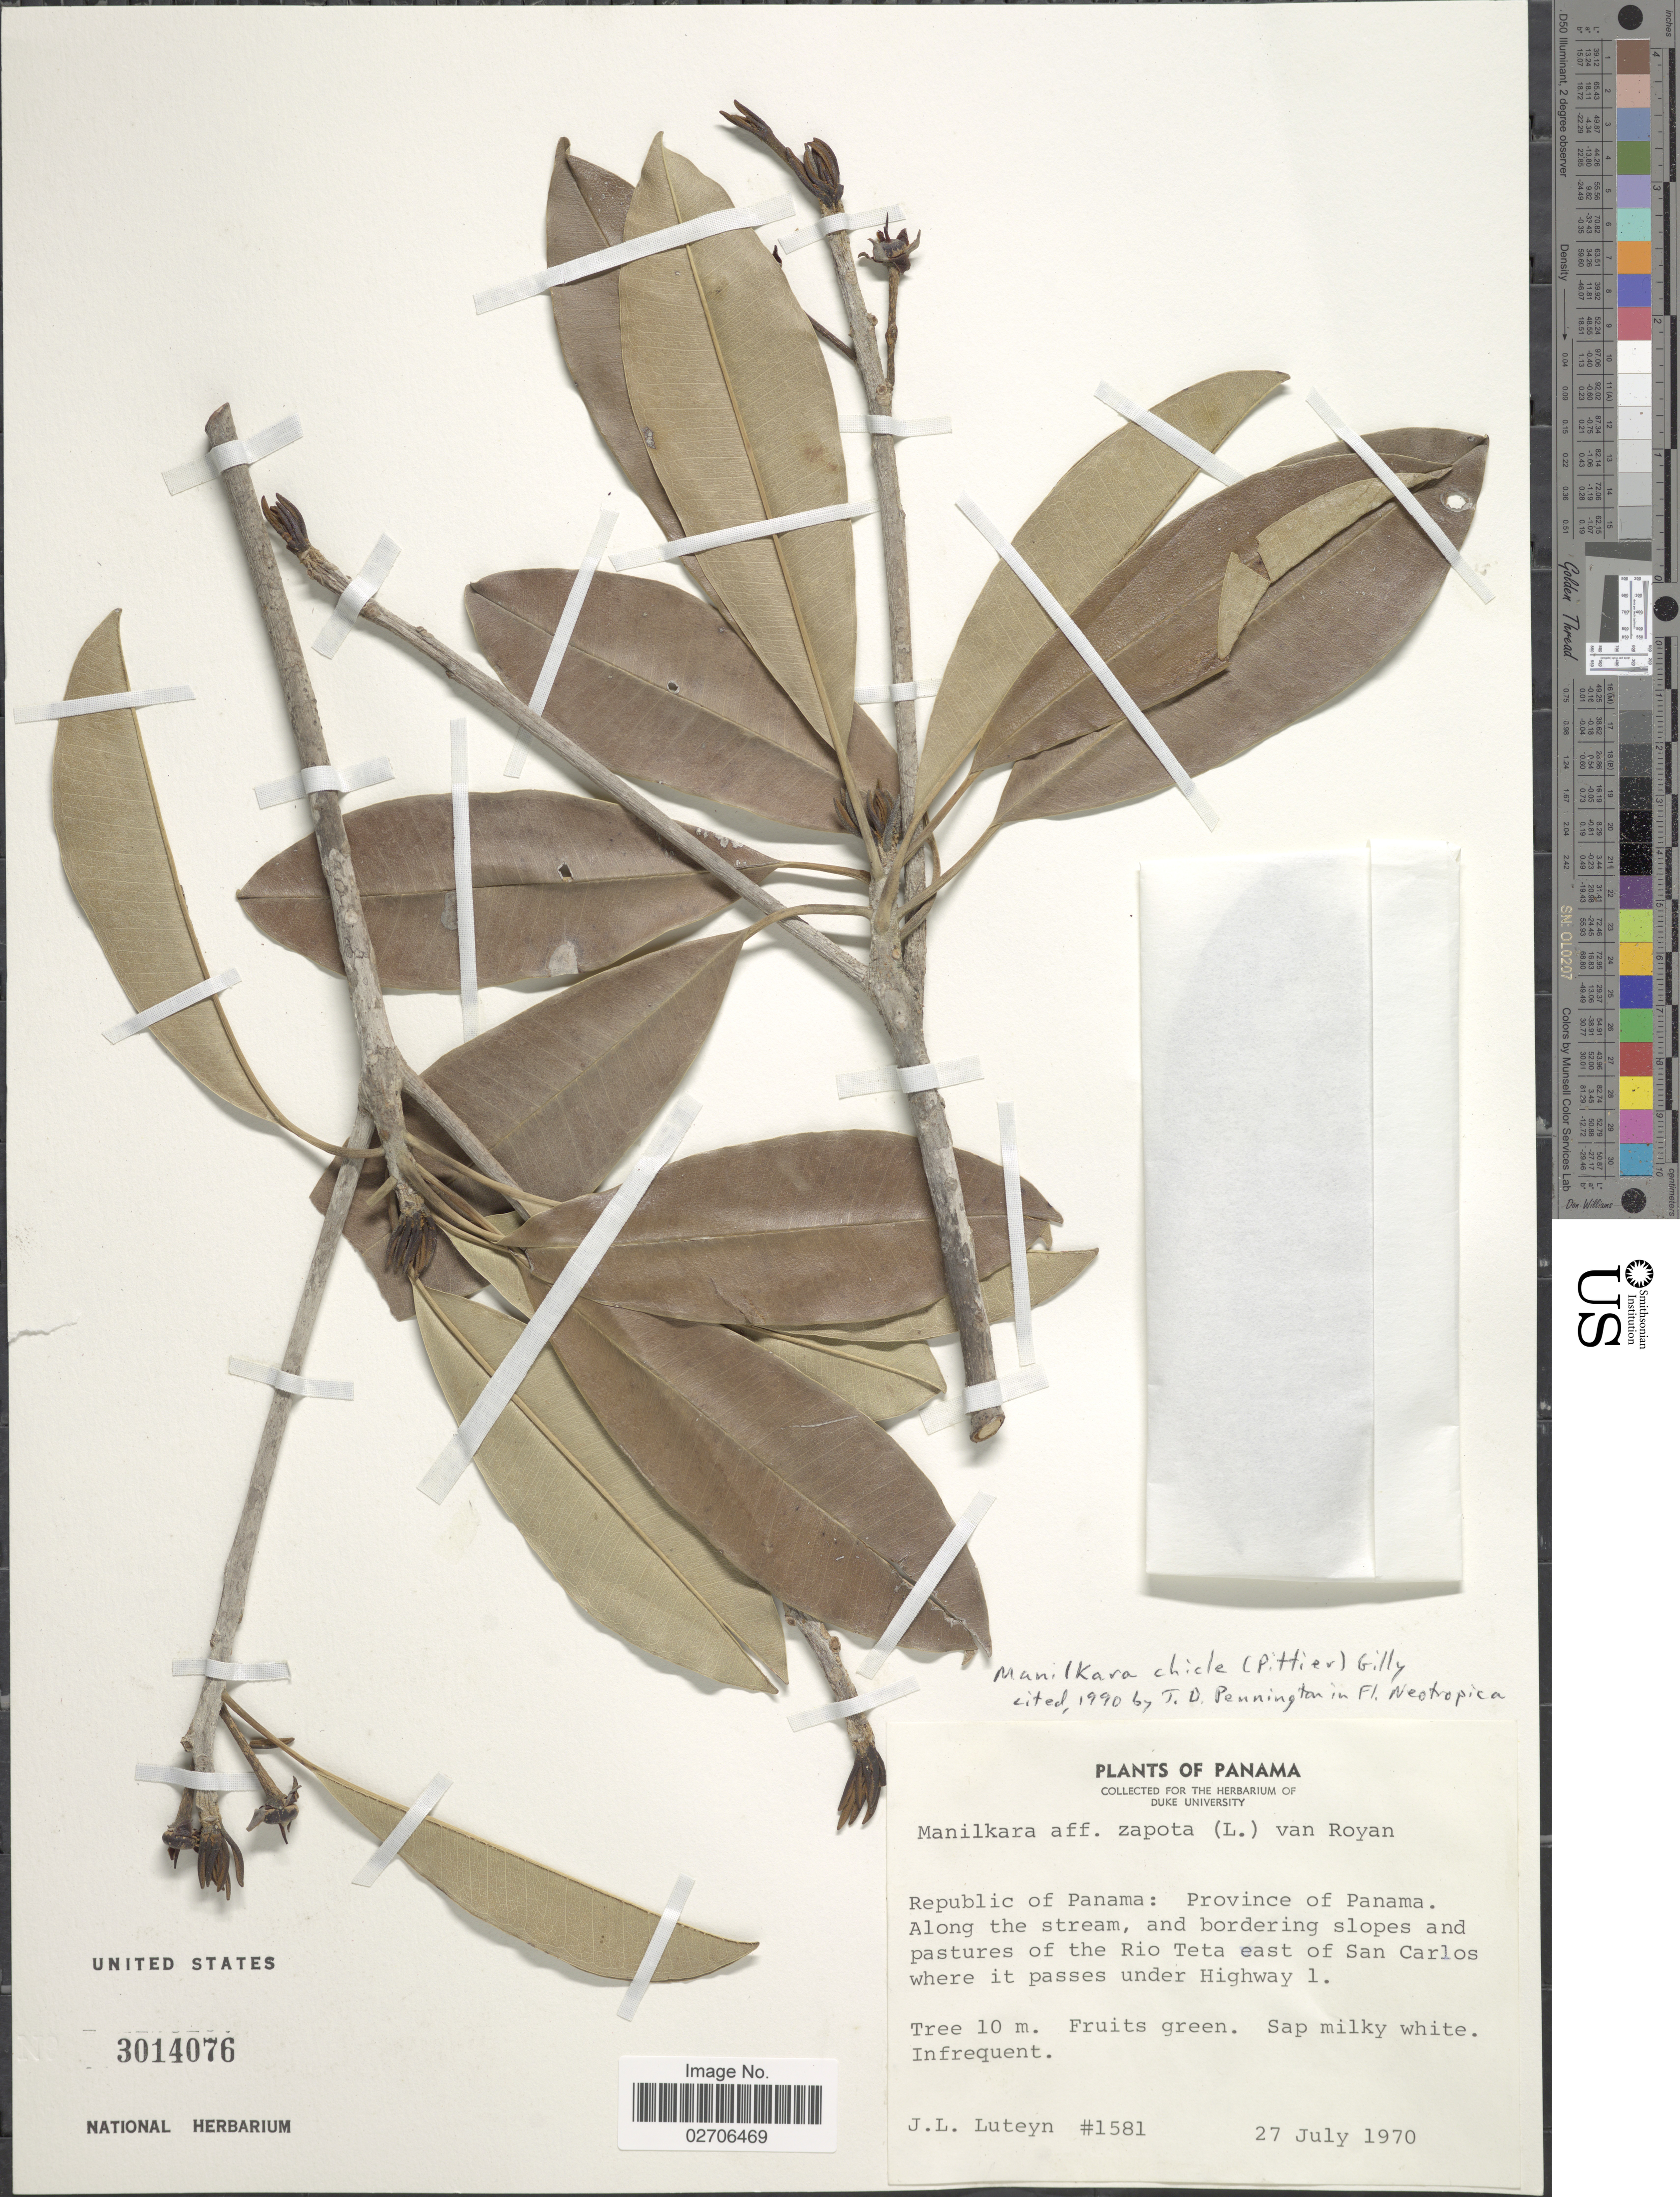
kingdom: Plantae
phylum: Tracheophyta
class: Magnoliopsida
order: Ericales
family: Sapotaceae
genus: Manilkara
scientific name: Manilkara chicle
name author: (Pittier) Gilly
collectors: J. L. Luteyn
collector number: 1581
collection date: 1970-07-27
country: Panama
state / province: Panamá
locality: Republic of Panama: Province of Panama, Along the stream, and bordering slopes and pastures of the Teta east of San Carlos where it passes under highway 1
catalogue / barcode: US 3014076